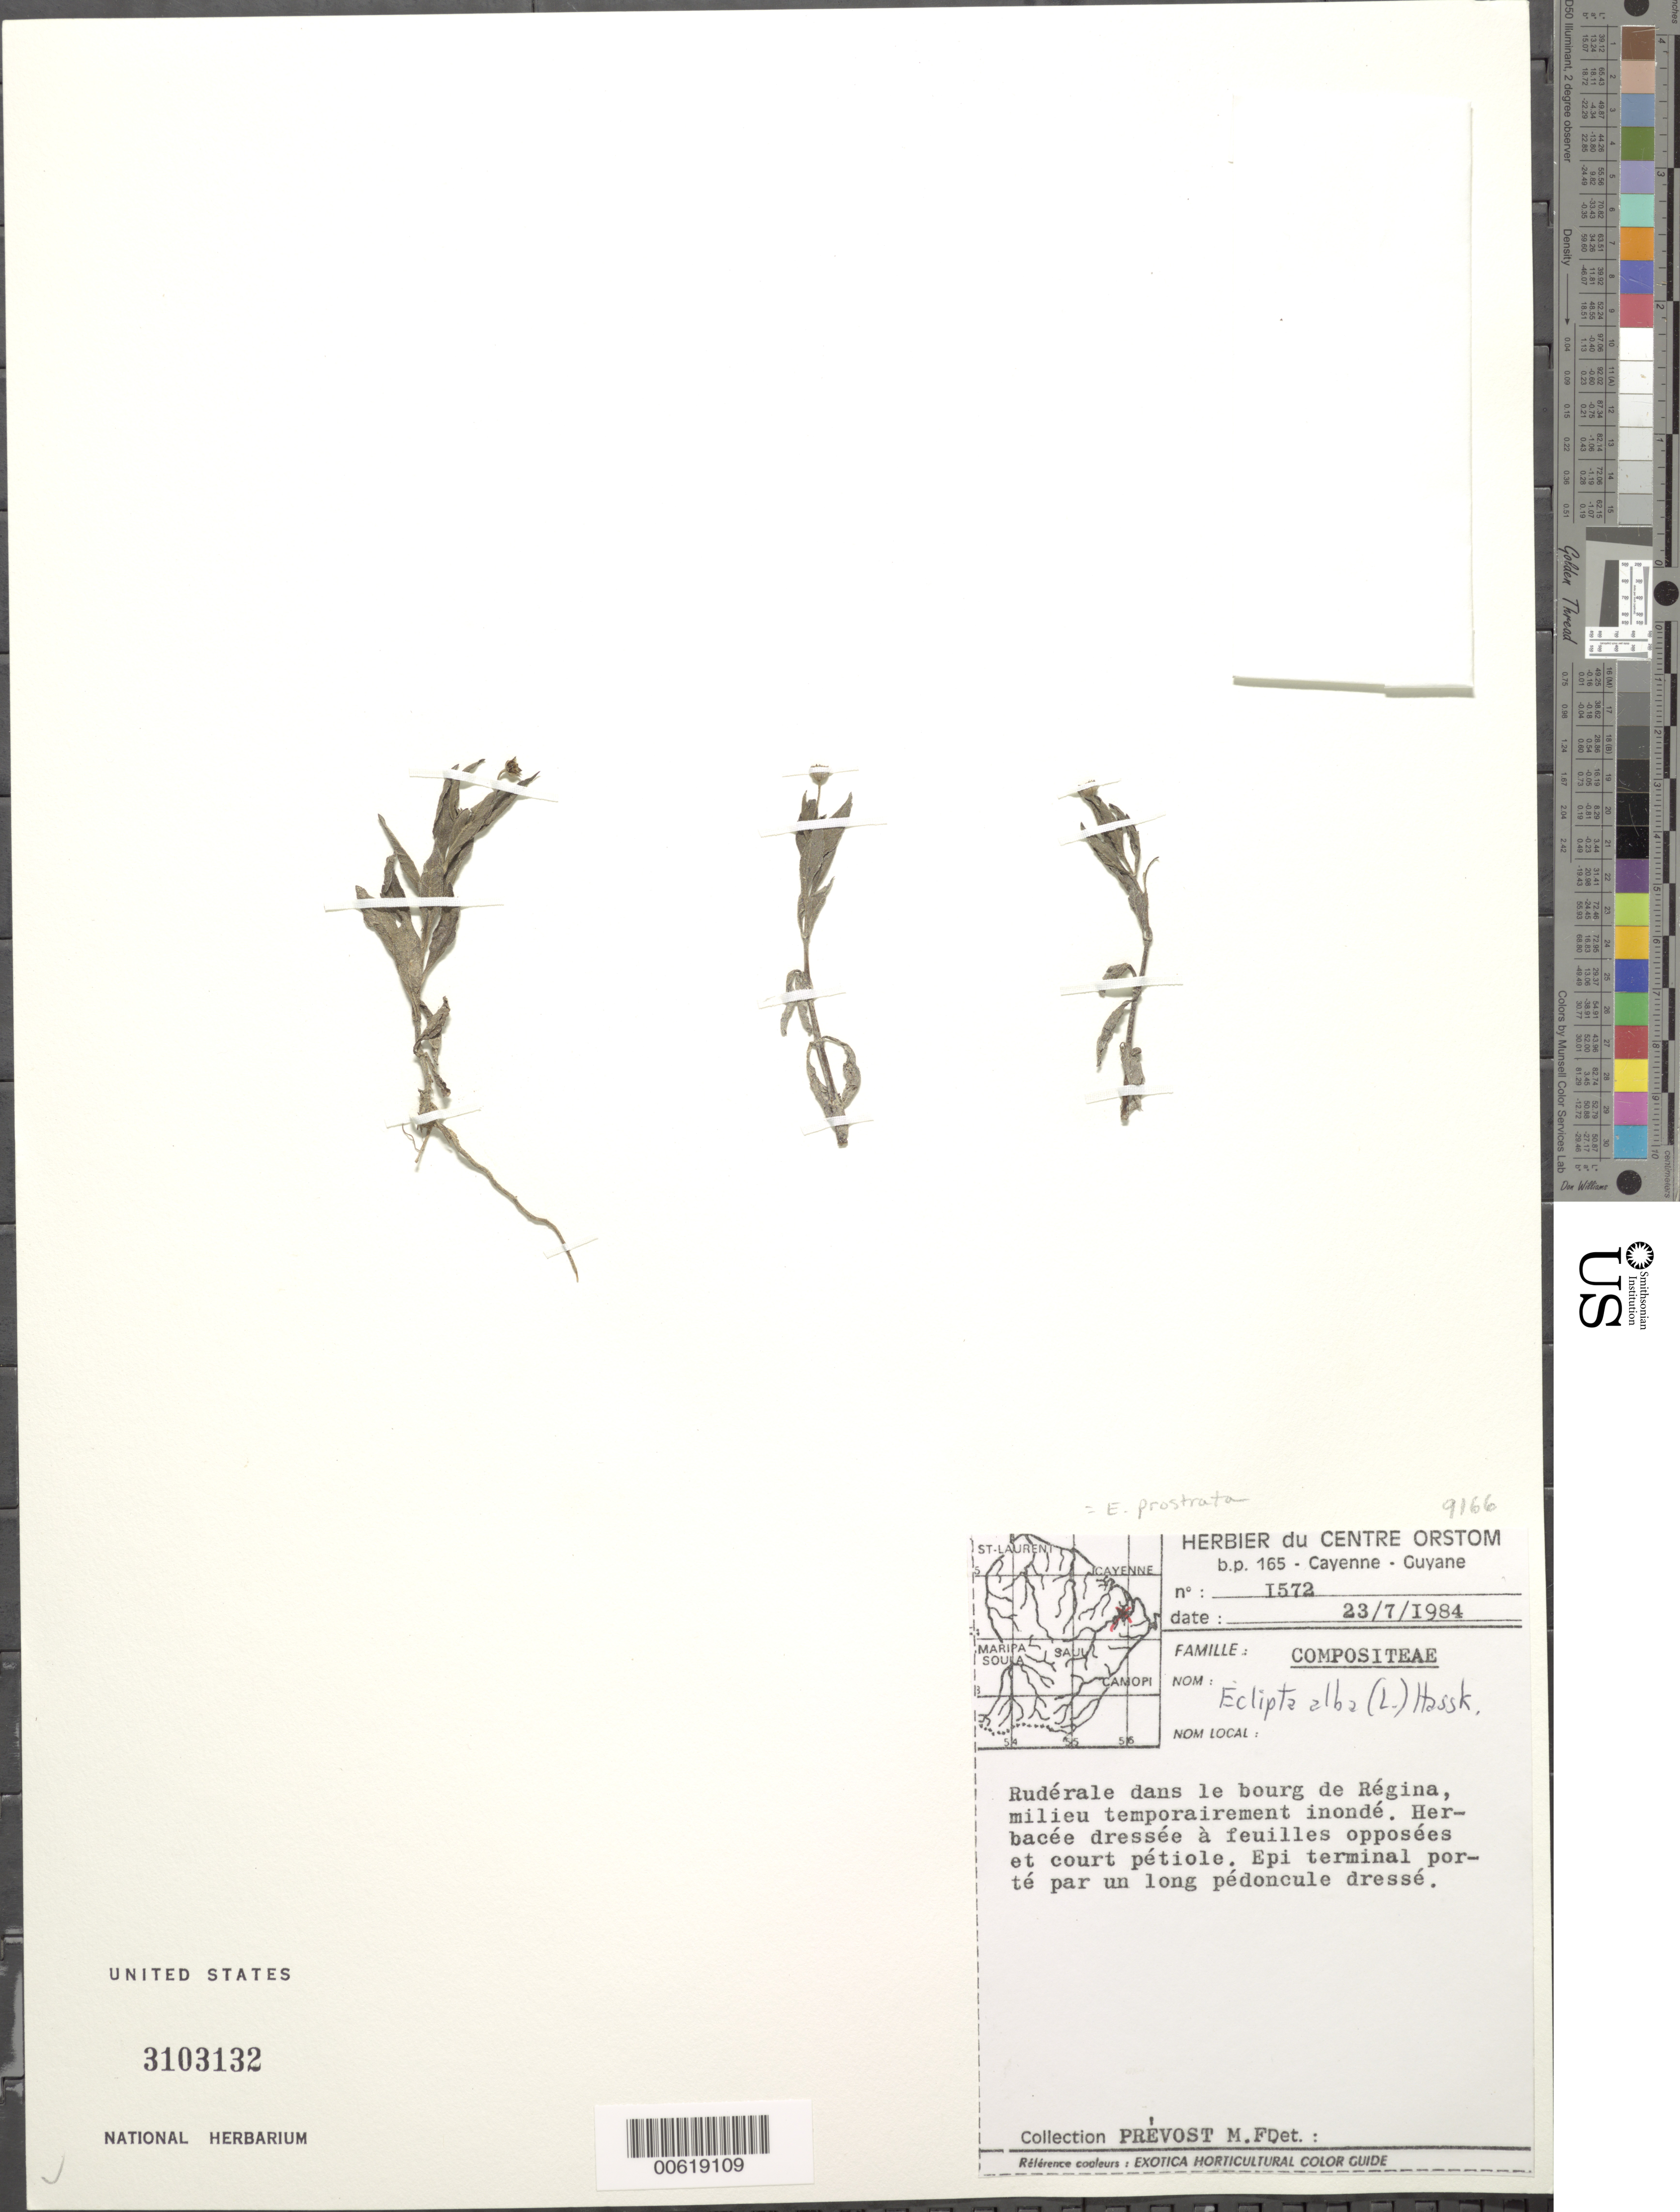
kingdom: Plantae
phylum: Tracheophyta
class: Magnoliopsida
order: Asterales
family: Asteraceae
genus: Eclipta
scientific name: Eclipta prostrata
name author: (L.) L.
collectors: M.-F. Prévost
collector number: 1572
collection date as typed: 23-Jul-84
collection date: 1984-07-23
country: French Guiana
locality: Bassin de l'Approuague, Bourg de Régina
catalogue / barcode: US 3103132